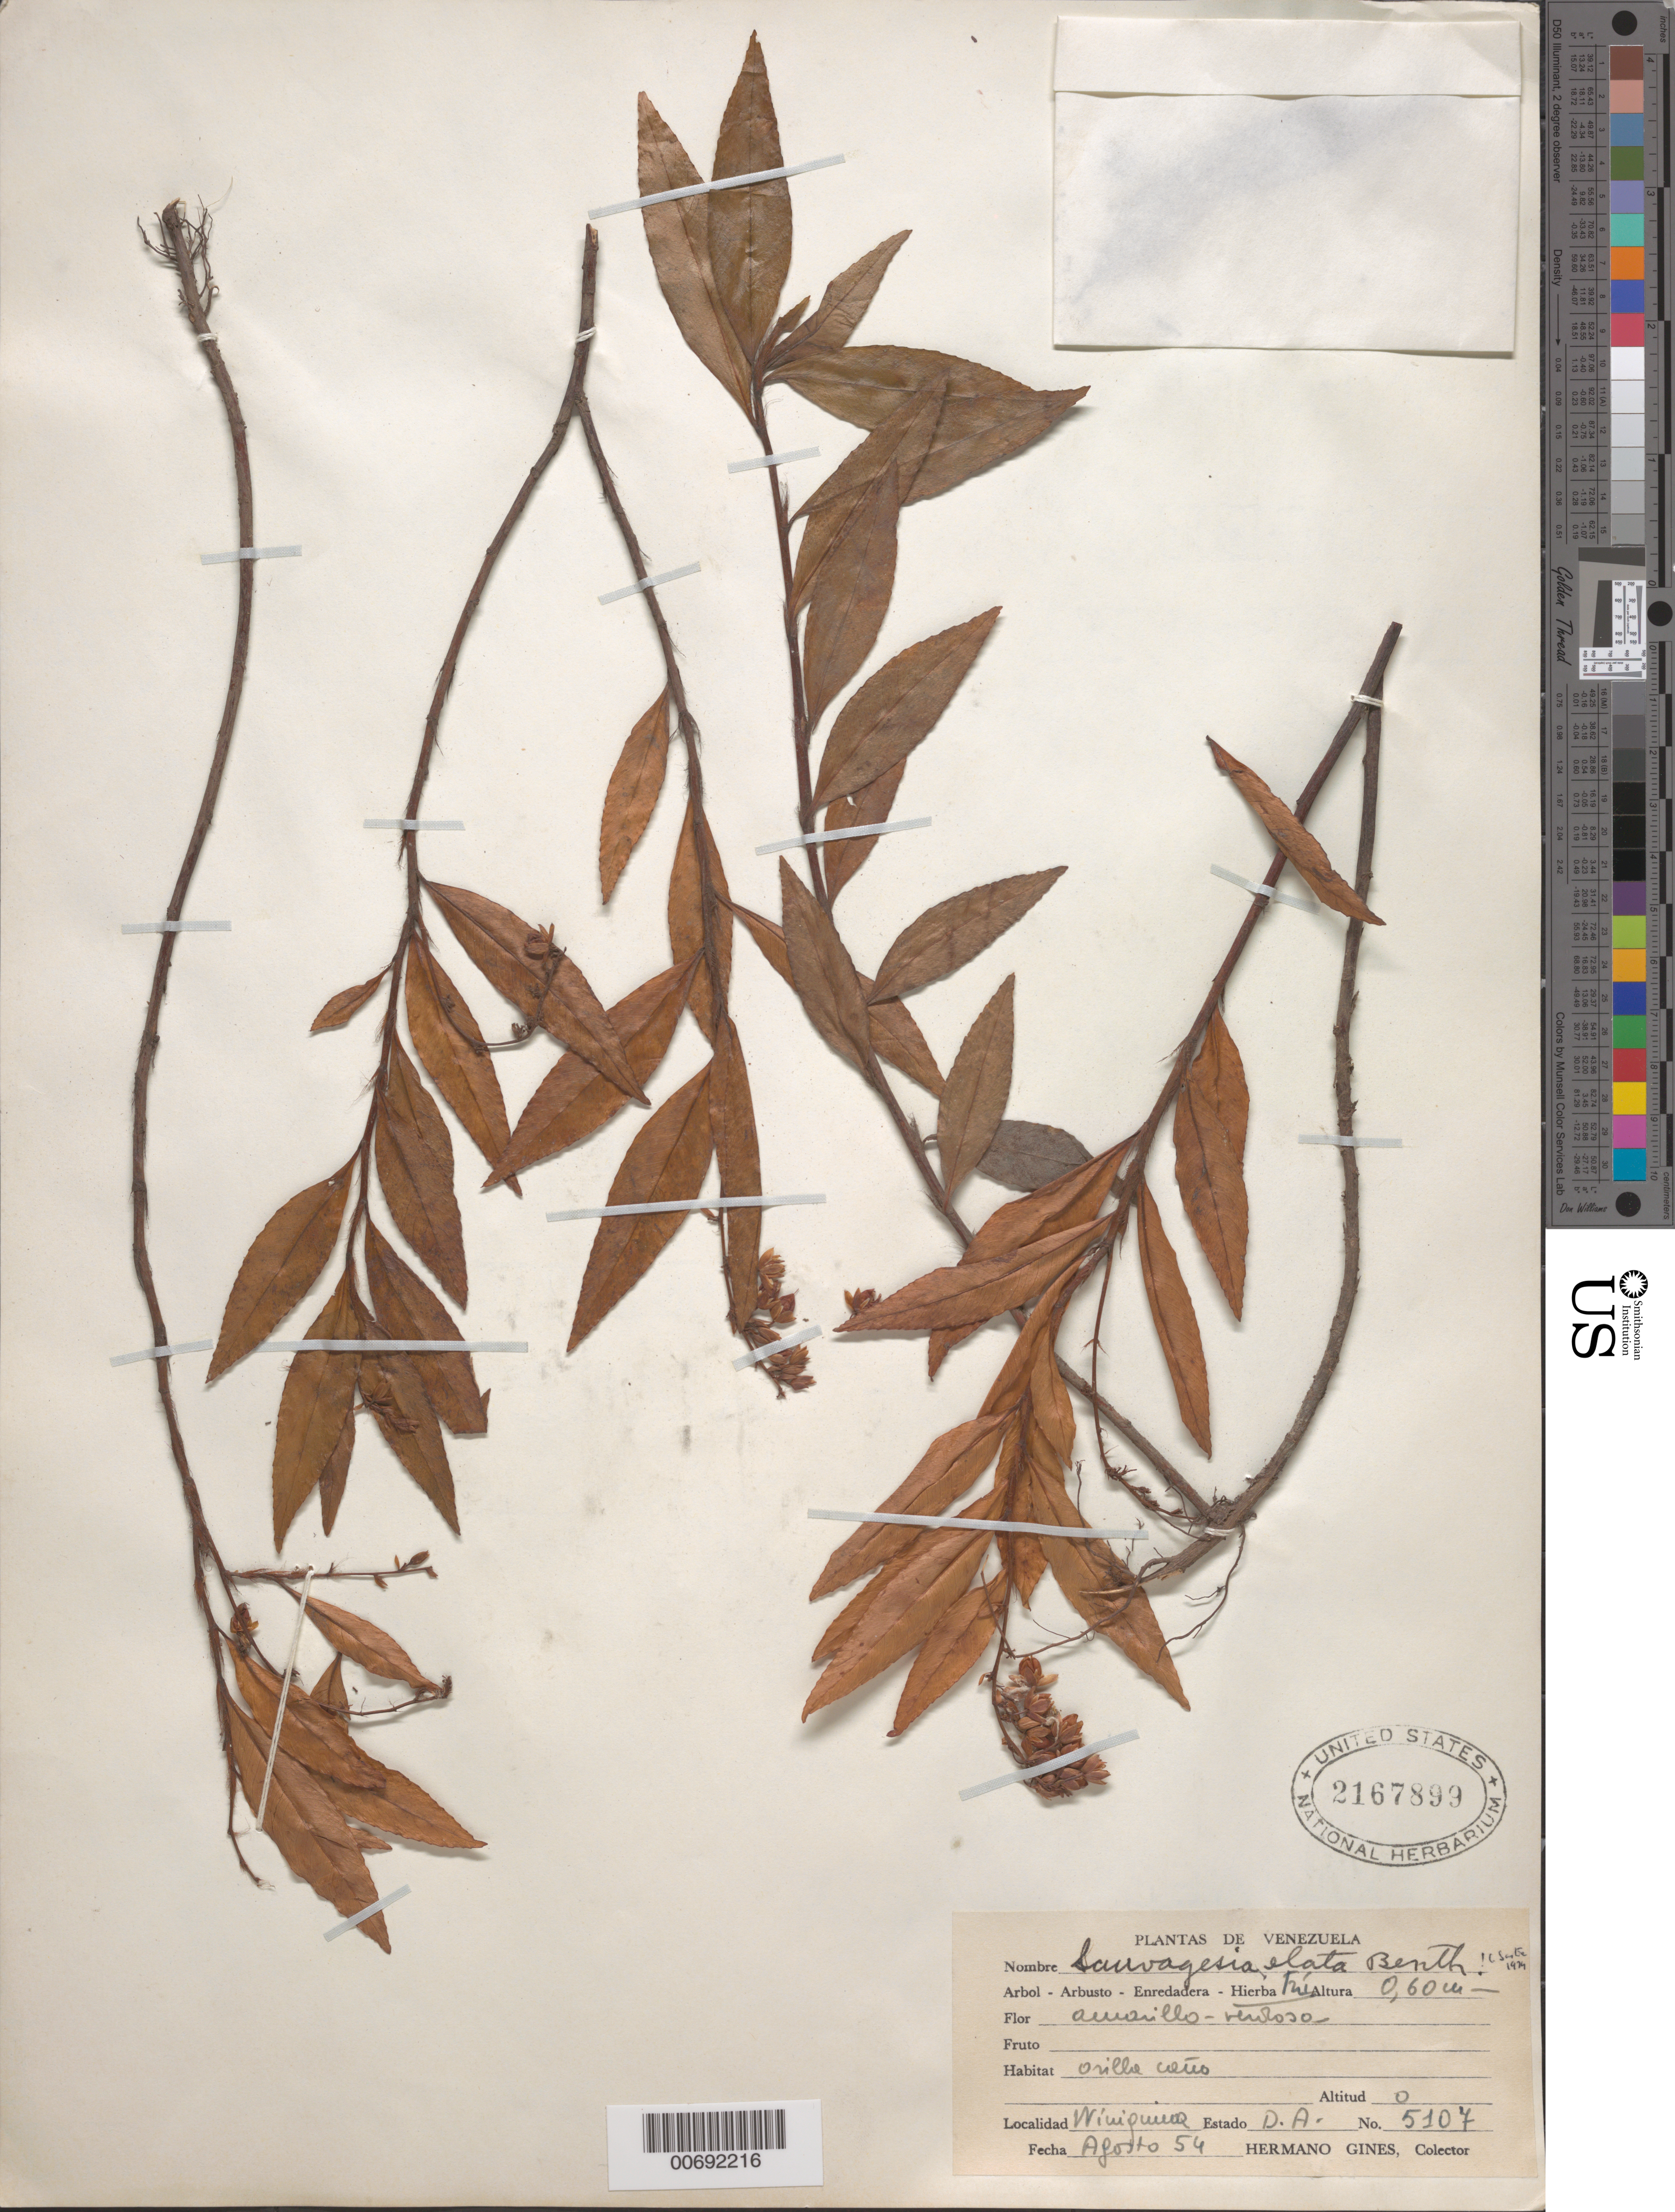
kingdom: Plantae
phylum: Tracheophyta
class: Magnoliopsida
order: Malpighiales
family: Ochnaceae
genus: Sauvagesia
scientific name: Sauvagesia elata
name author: Benth.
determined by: Sastre, C. H. L.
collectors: H. Gines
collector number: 5107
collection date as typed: Aug-54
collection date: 1954-08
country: Venezuela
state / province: Delta Amacuro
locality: C. Wiuiquina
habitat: Border of canal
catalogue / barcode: US 2167899